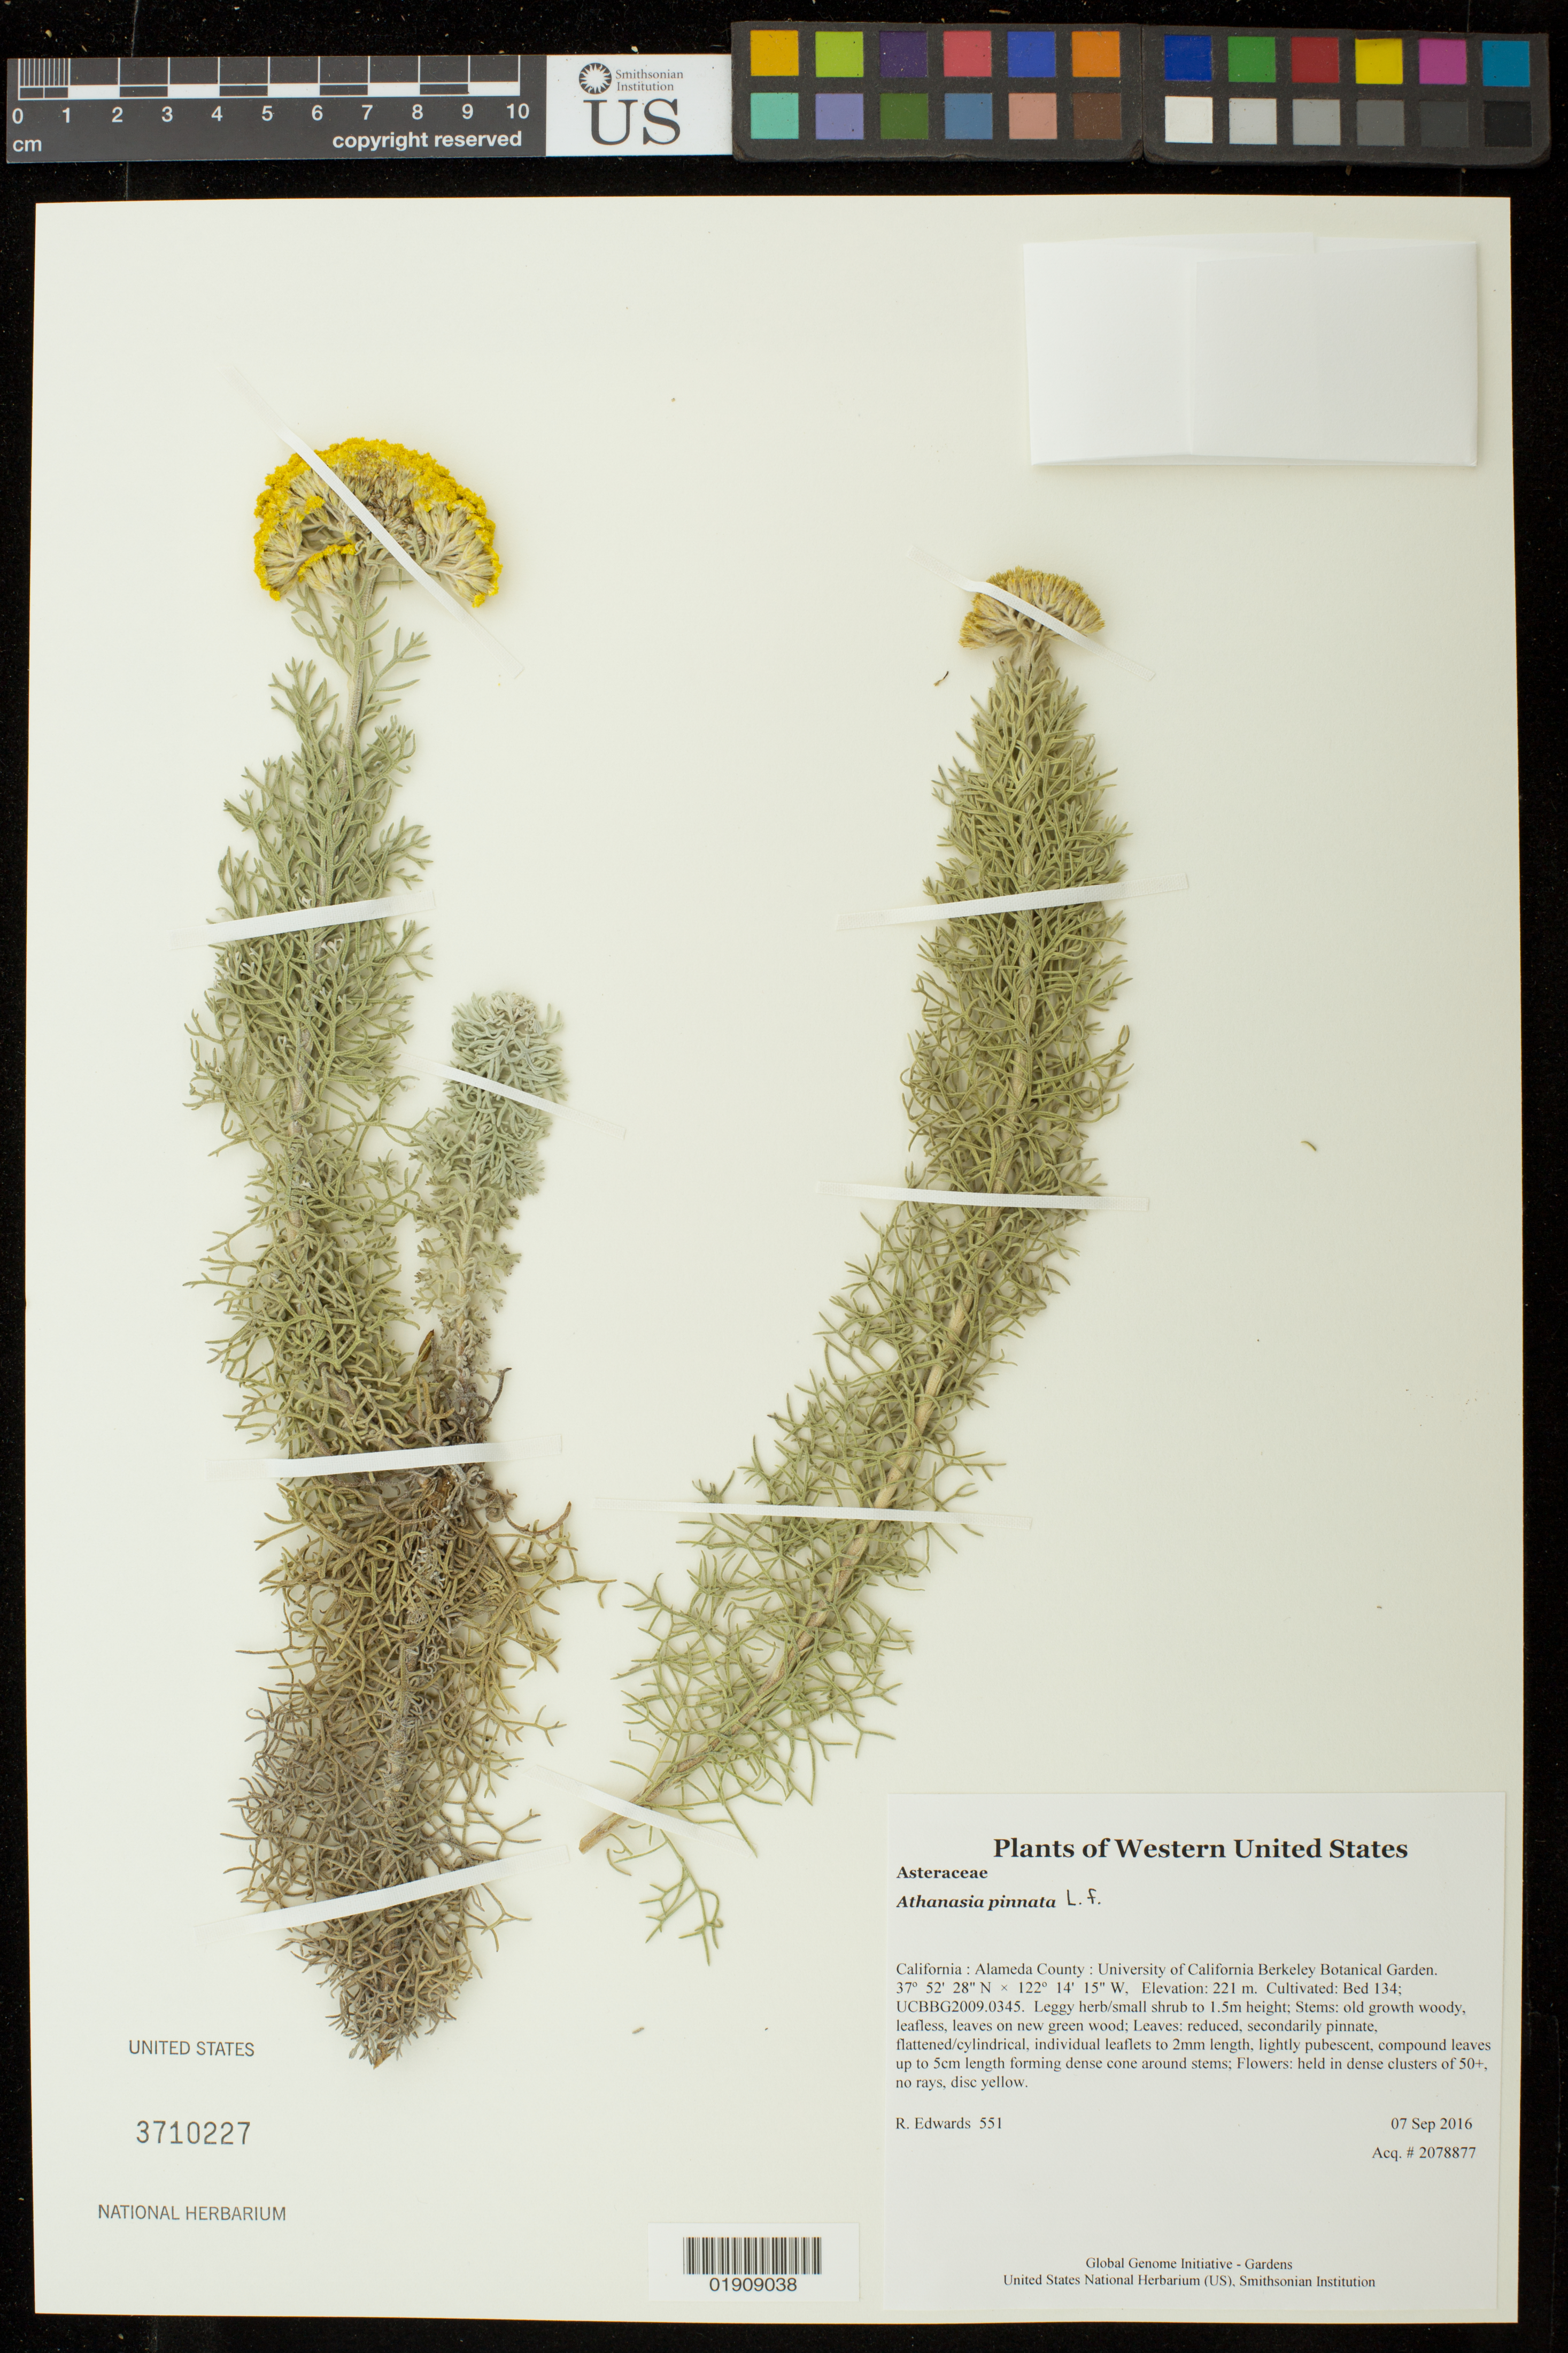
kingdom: Plantae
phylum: Tracheophyta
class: Magnoliopsida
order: Asterales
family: Asteraceae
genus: Athanasia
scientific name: Athanasia pinnata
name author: L. f.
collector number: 551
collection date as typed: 7 September 2016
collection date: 2016-09-07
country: United States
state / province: California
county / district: Alameda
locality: University of California Berkeley Botanical Garden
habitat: Cultivated: Bed 134; UCBBG2009.0345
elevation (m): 221.2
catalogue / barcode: US 3710227